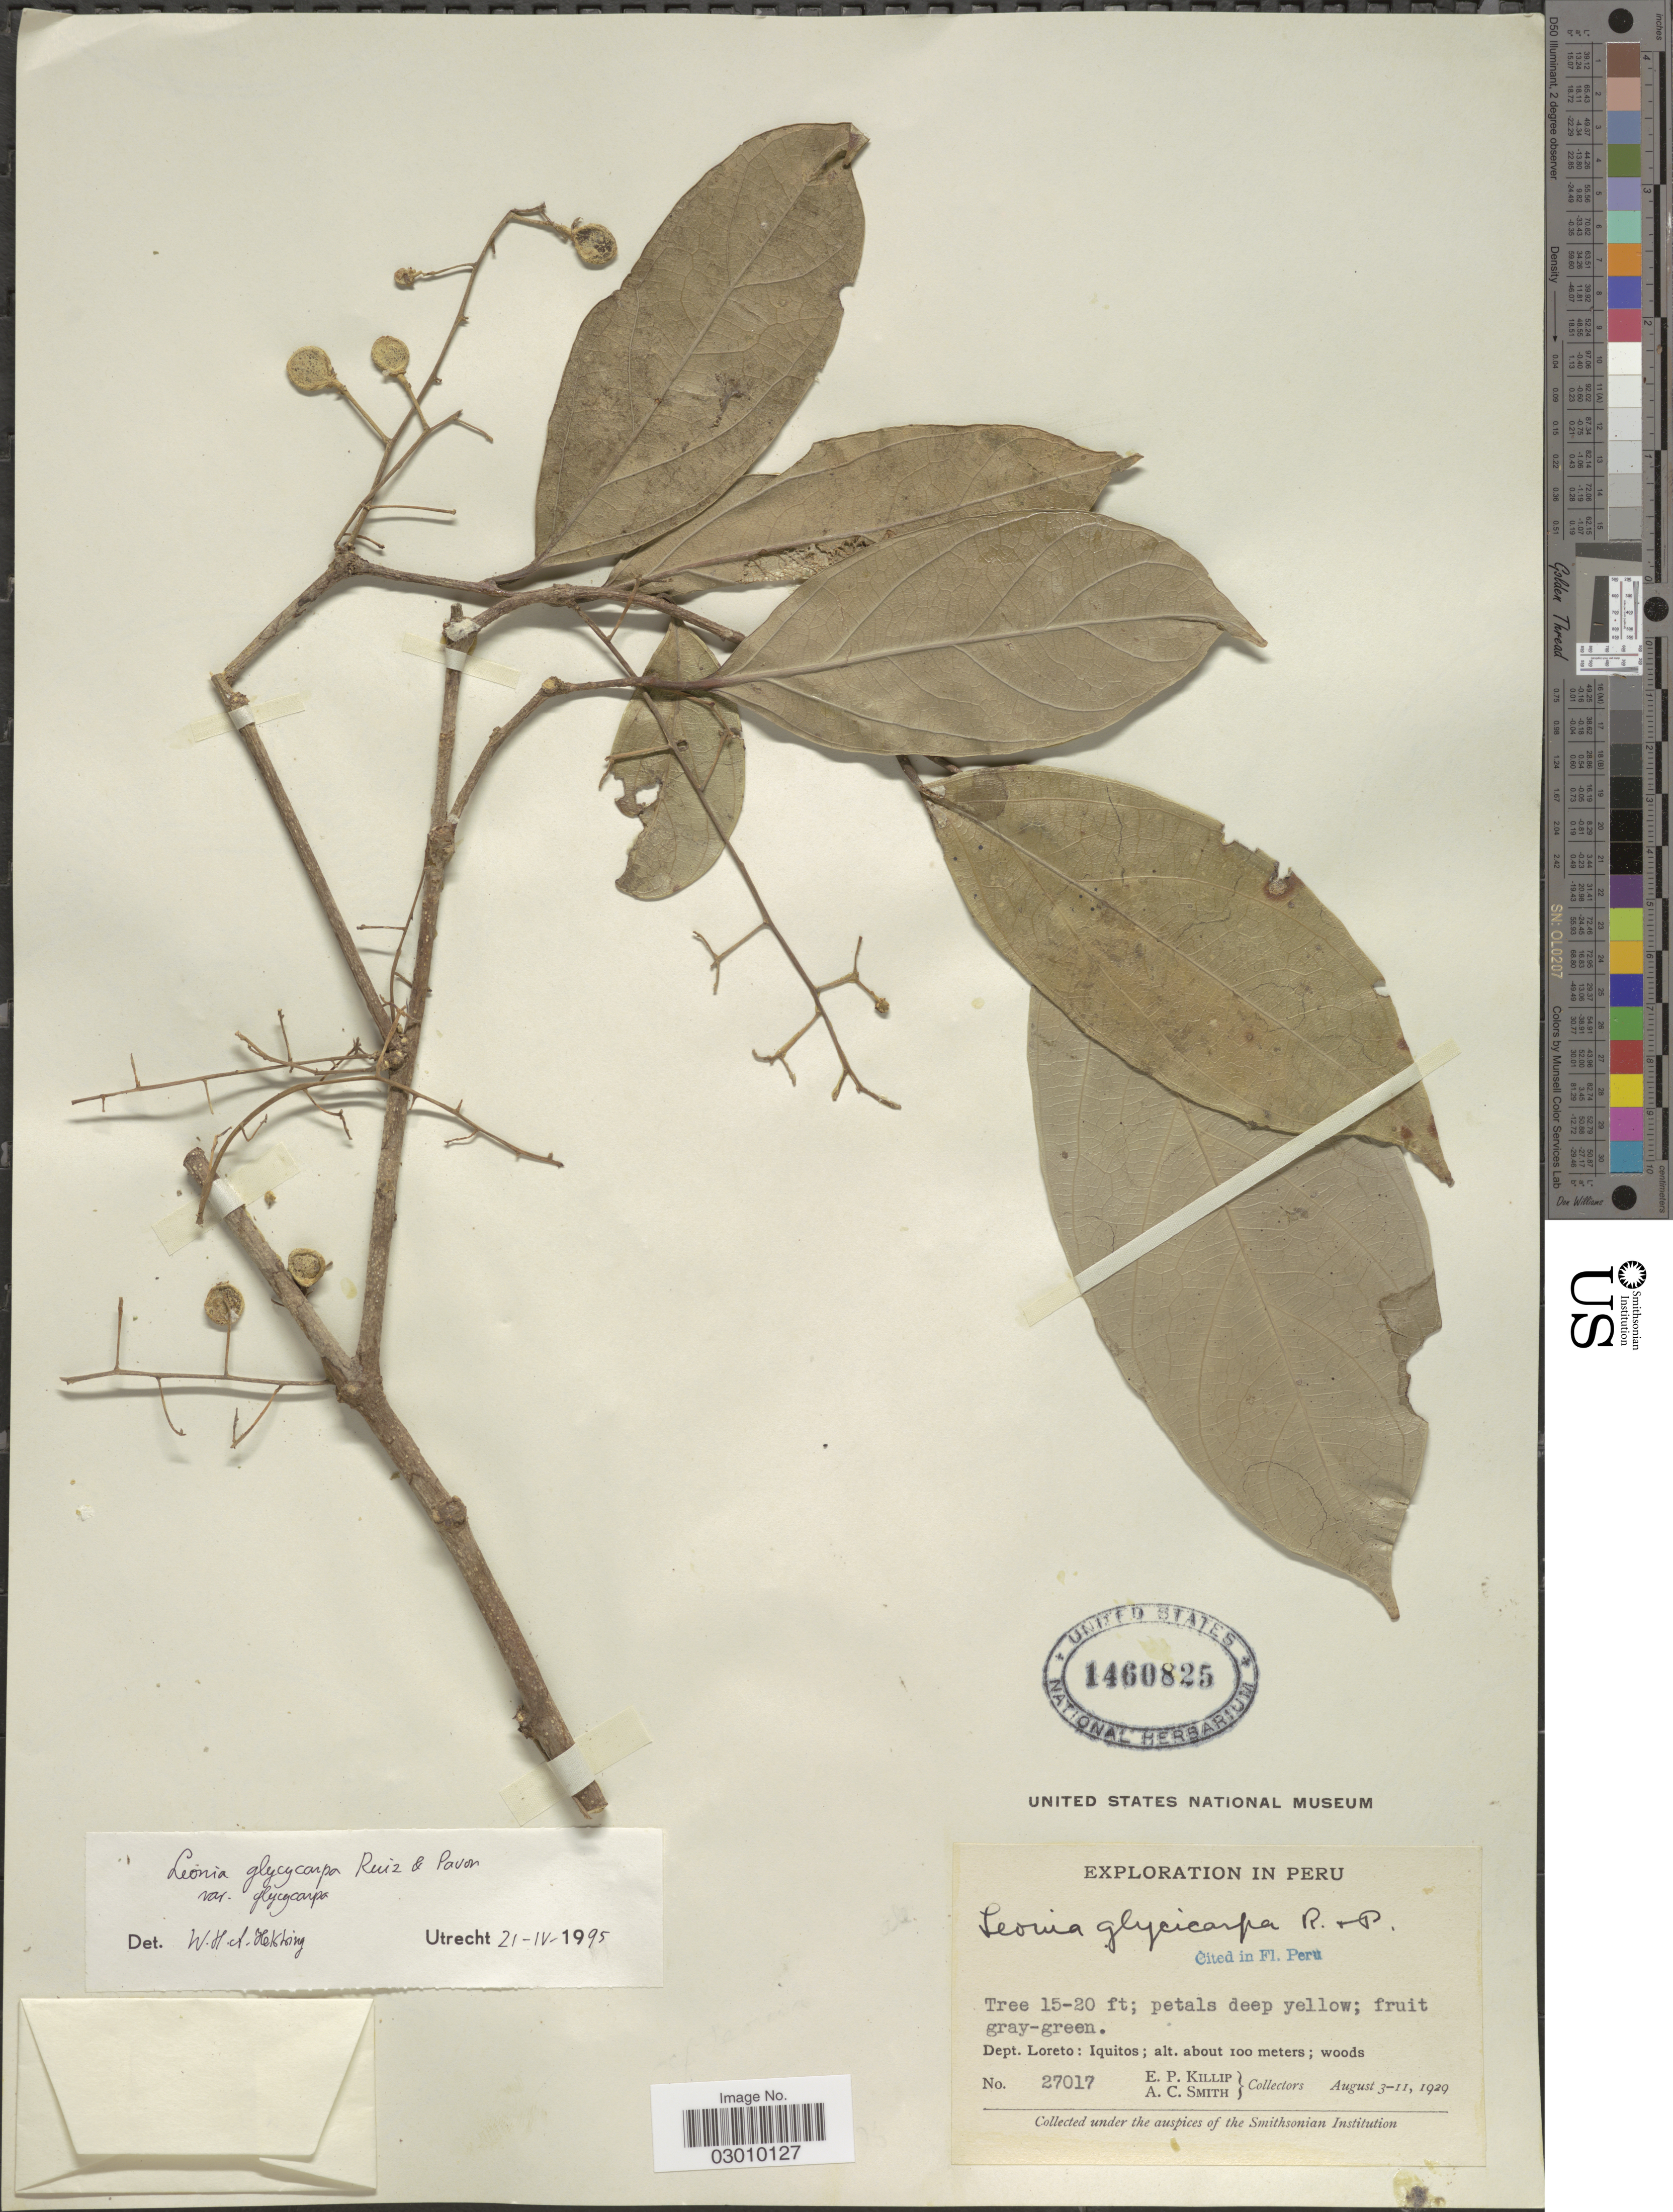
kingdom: Plantae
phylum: Tracheophyta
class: Magnoliopsida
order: Malpighiales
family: Violaceae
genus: Leonia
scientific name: Leonia glycycarpa var. glycycarpa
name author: Ruiz & Pav.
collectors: E. P. Killip & A. C. Smith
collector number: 27017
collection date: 1929-08-03/1929-08-11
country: Peru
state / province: Loreto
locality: Dept. Loreto: Iquitos.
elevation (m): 100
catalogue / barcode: US 1460825